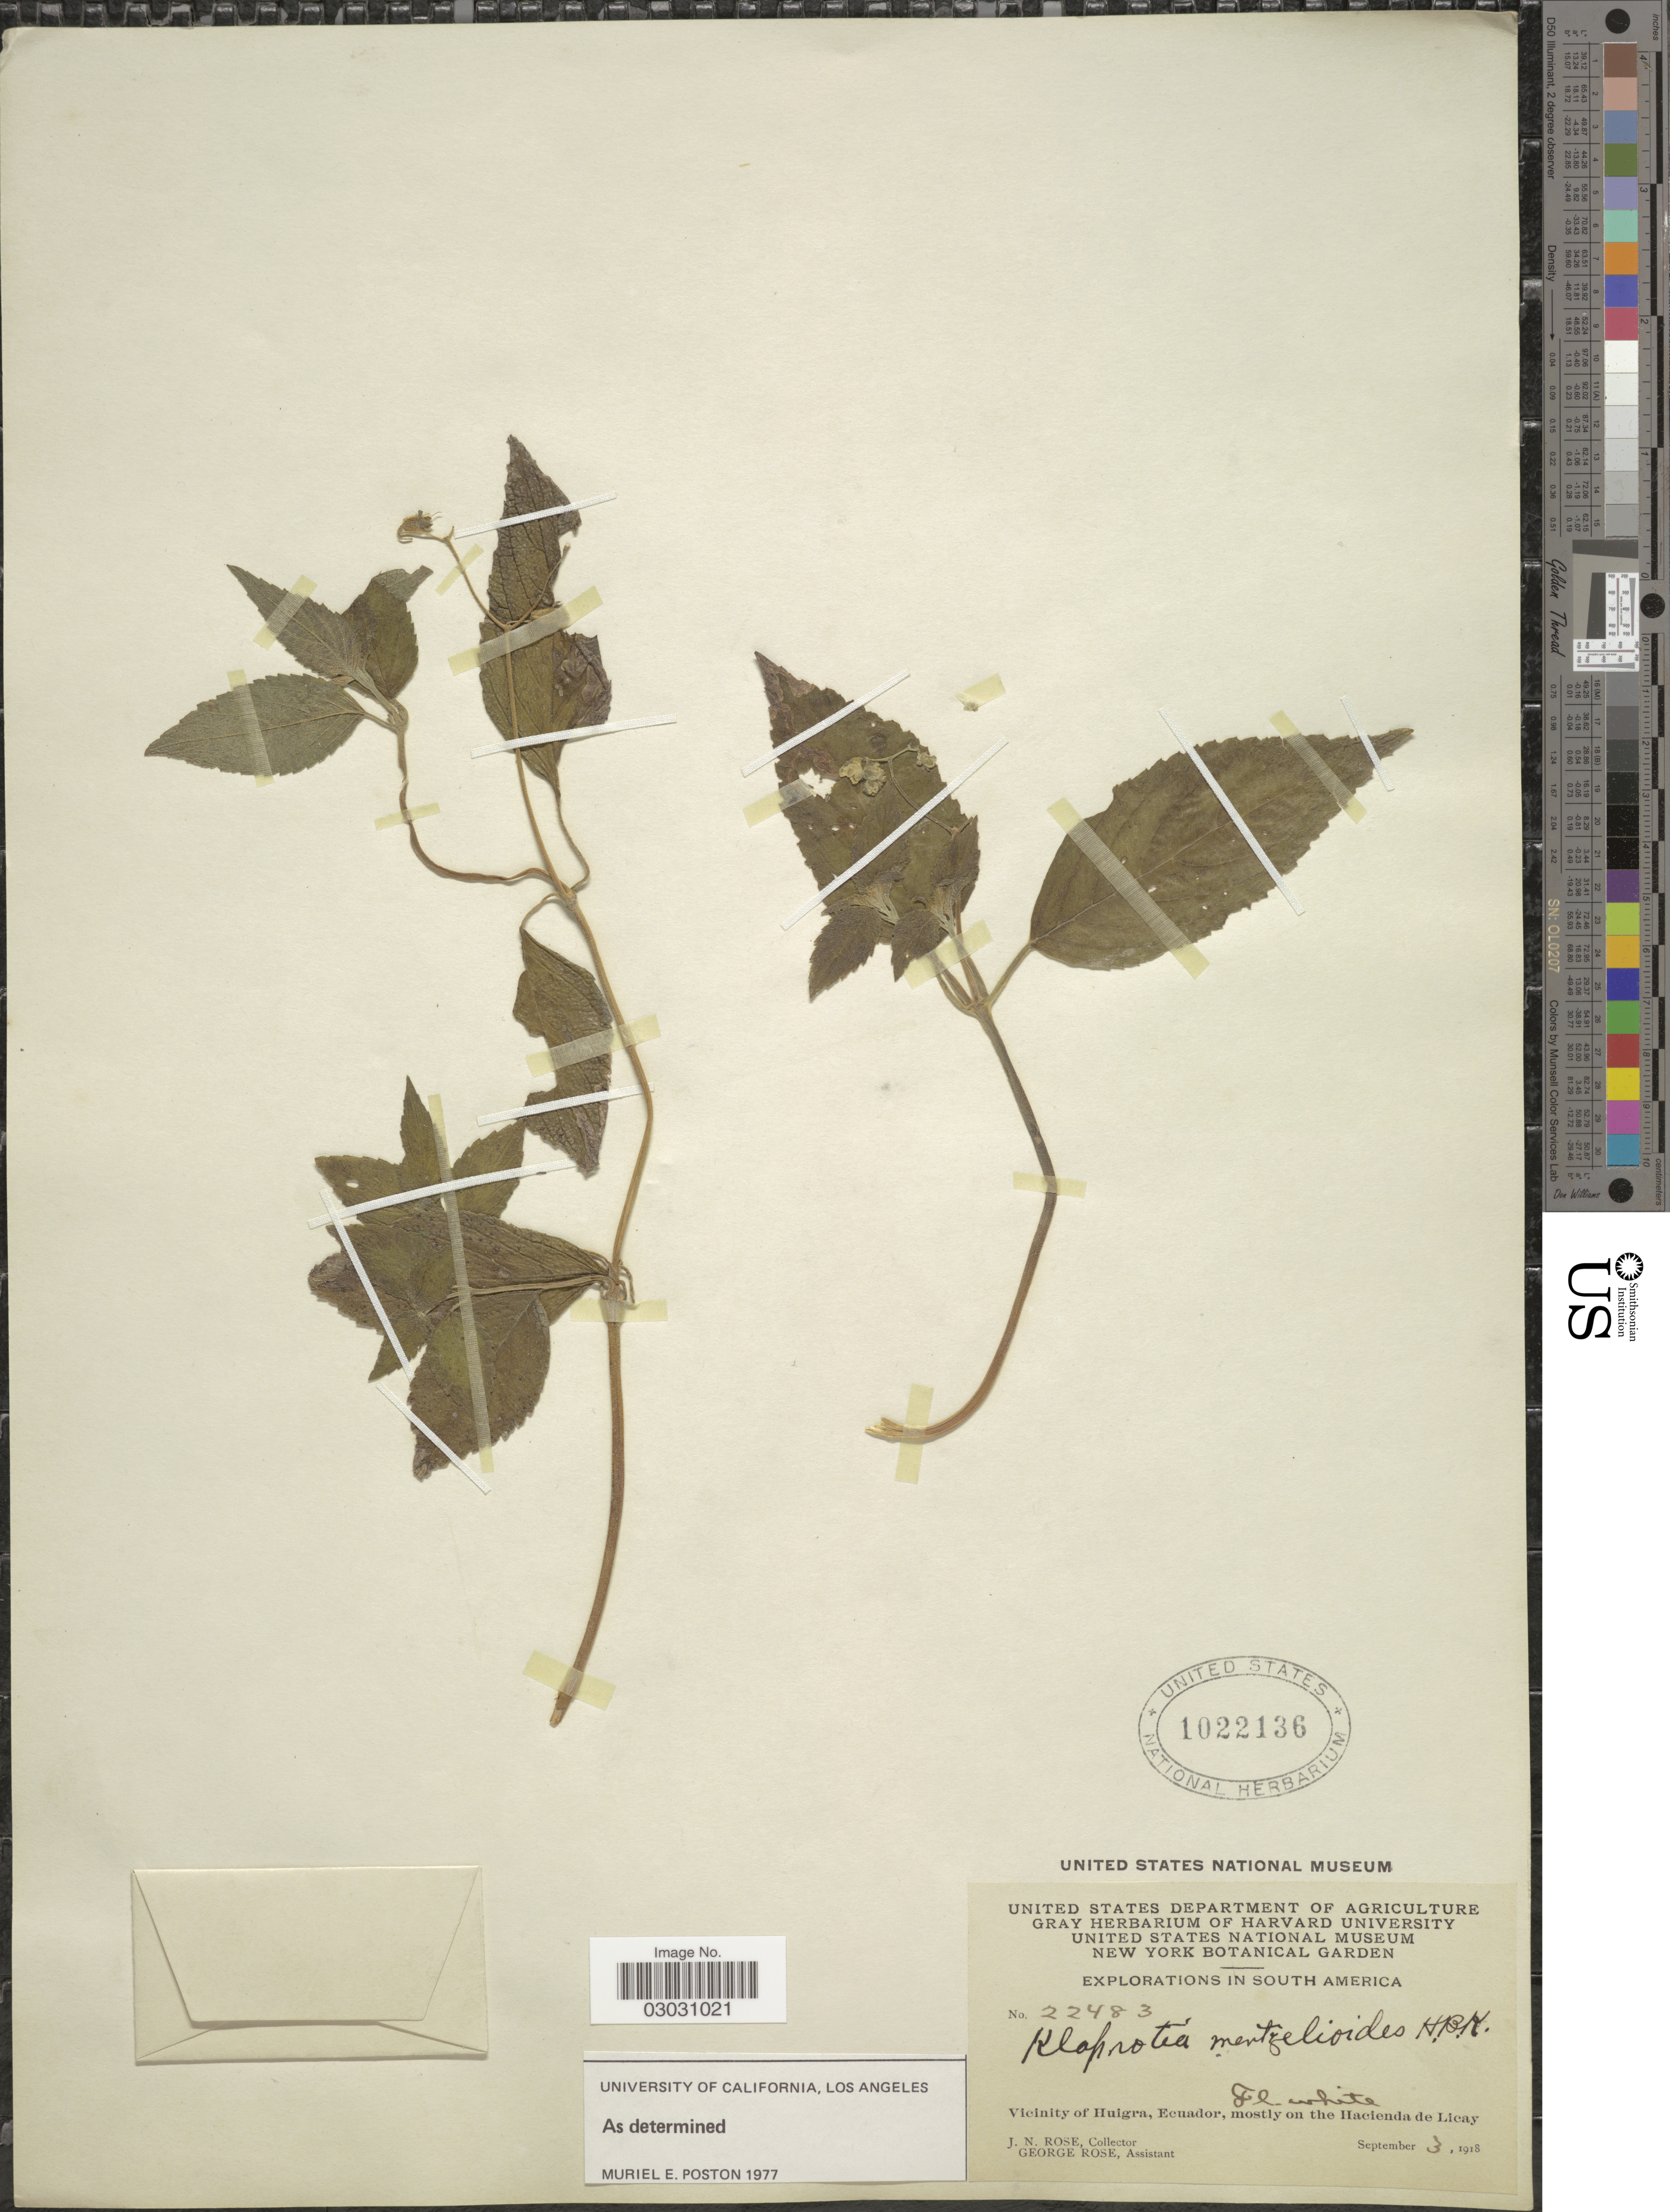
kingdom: Plantae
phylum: Tracheophyta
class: Magnoliopsida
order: Cornales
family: Loasaceae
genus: Klaprothia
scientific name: Klaprothia mentzelioides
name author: Kunth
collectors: J. N. Rose & G. Rose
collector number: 22483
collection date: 1918-09-03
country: Ecuador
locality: Vicinity of Huigra, mostly on the Hacienda de Licay.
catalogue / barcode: US 1022136